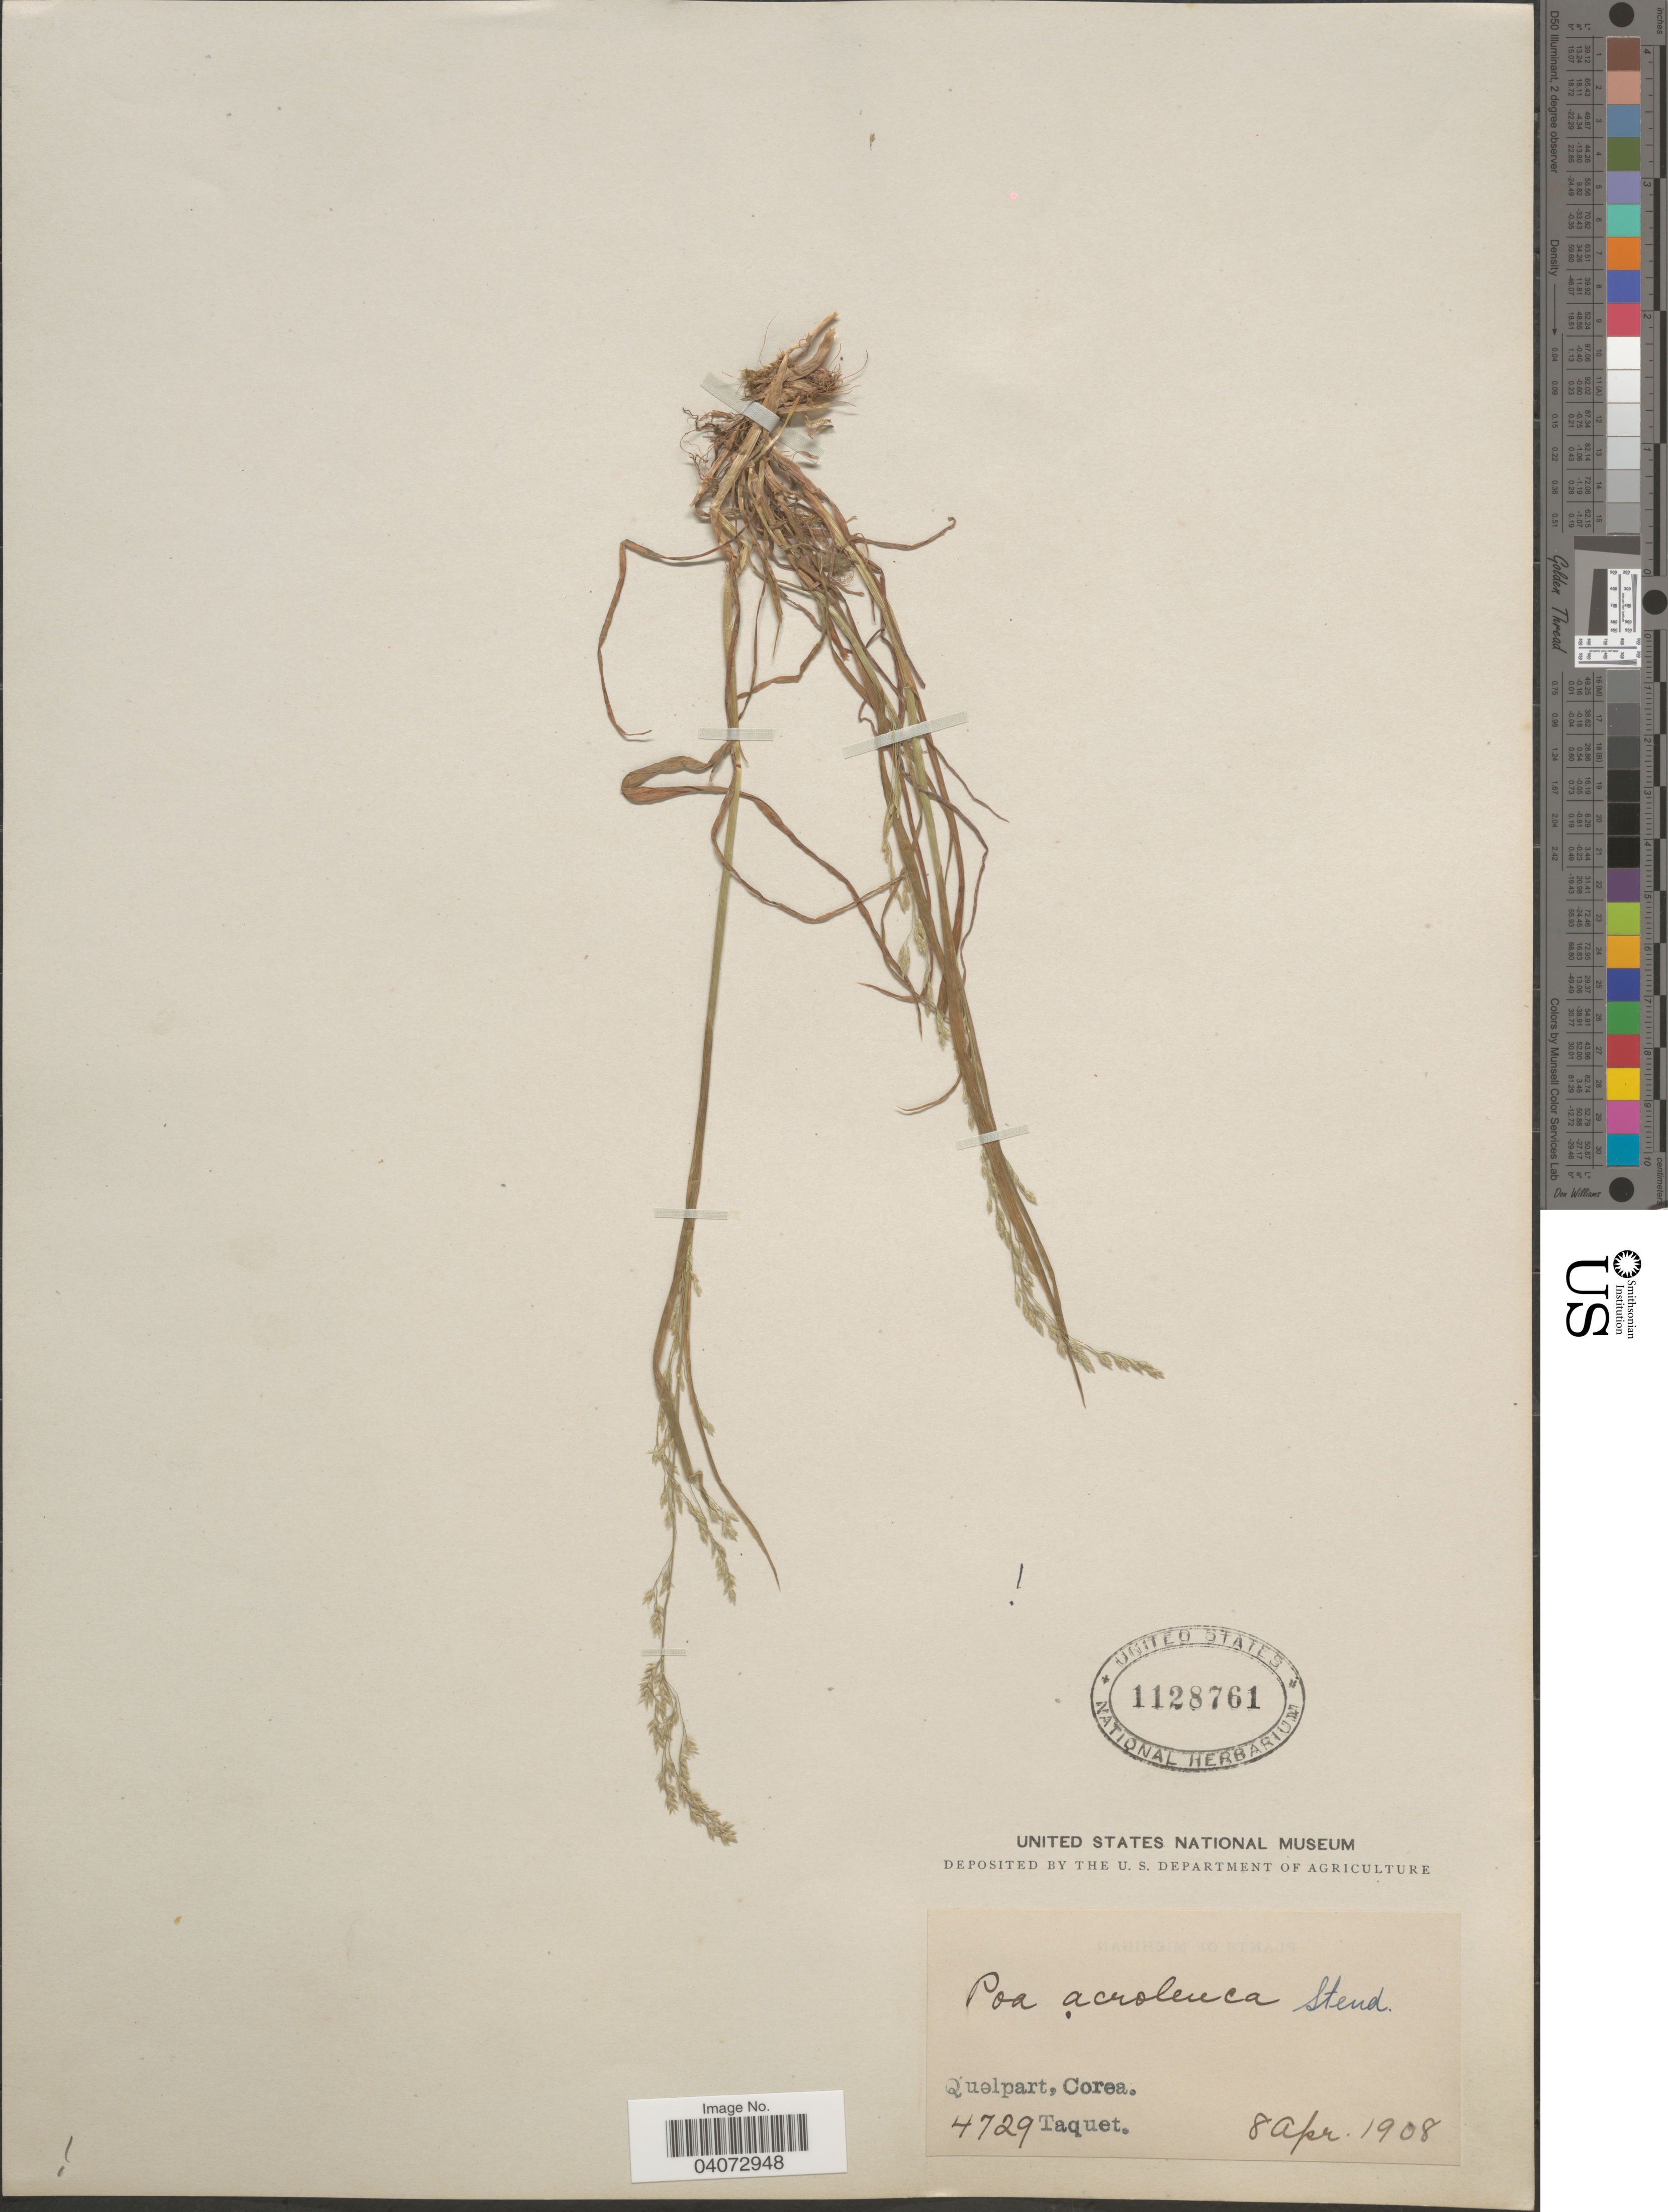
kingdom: Plantae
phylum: Tracheophyta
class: Liliopsida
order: Poales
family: Poaceae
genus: Poa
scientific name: Poa acroleuca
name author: Steud.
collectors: Taquet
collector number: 4729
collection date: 1908-04-08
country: South Korea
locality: Quelpart, Corea.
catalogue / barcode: US 1128761